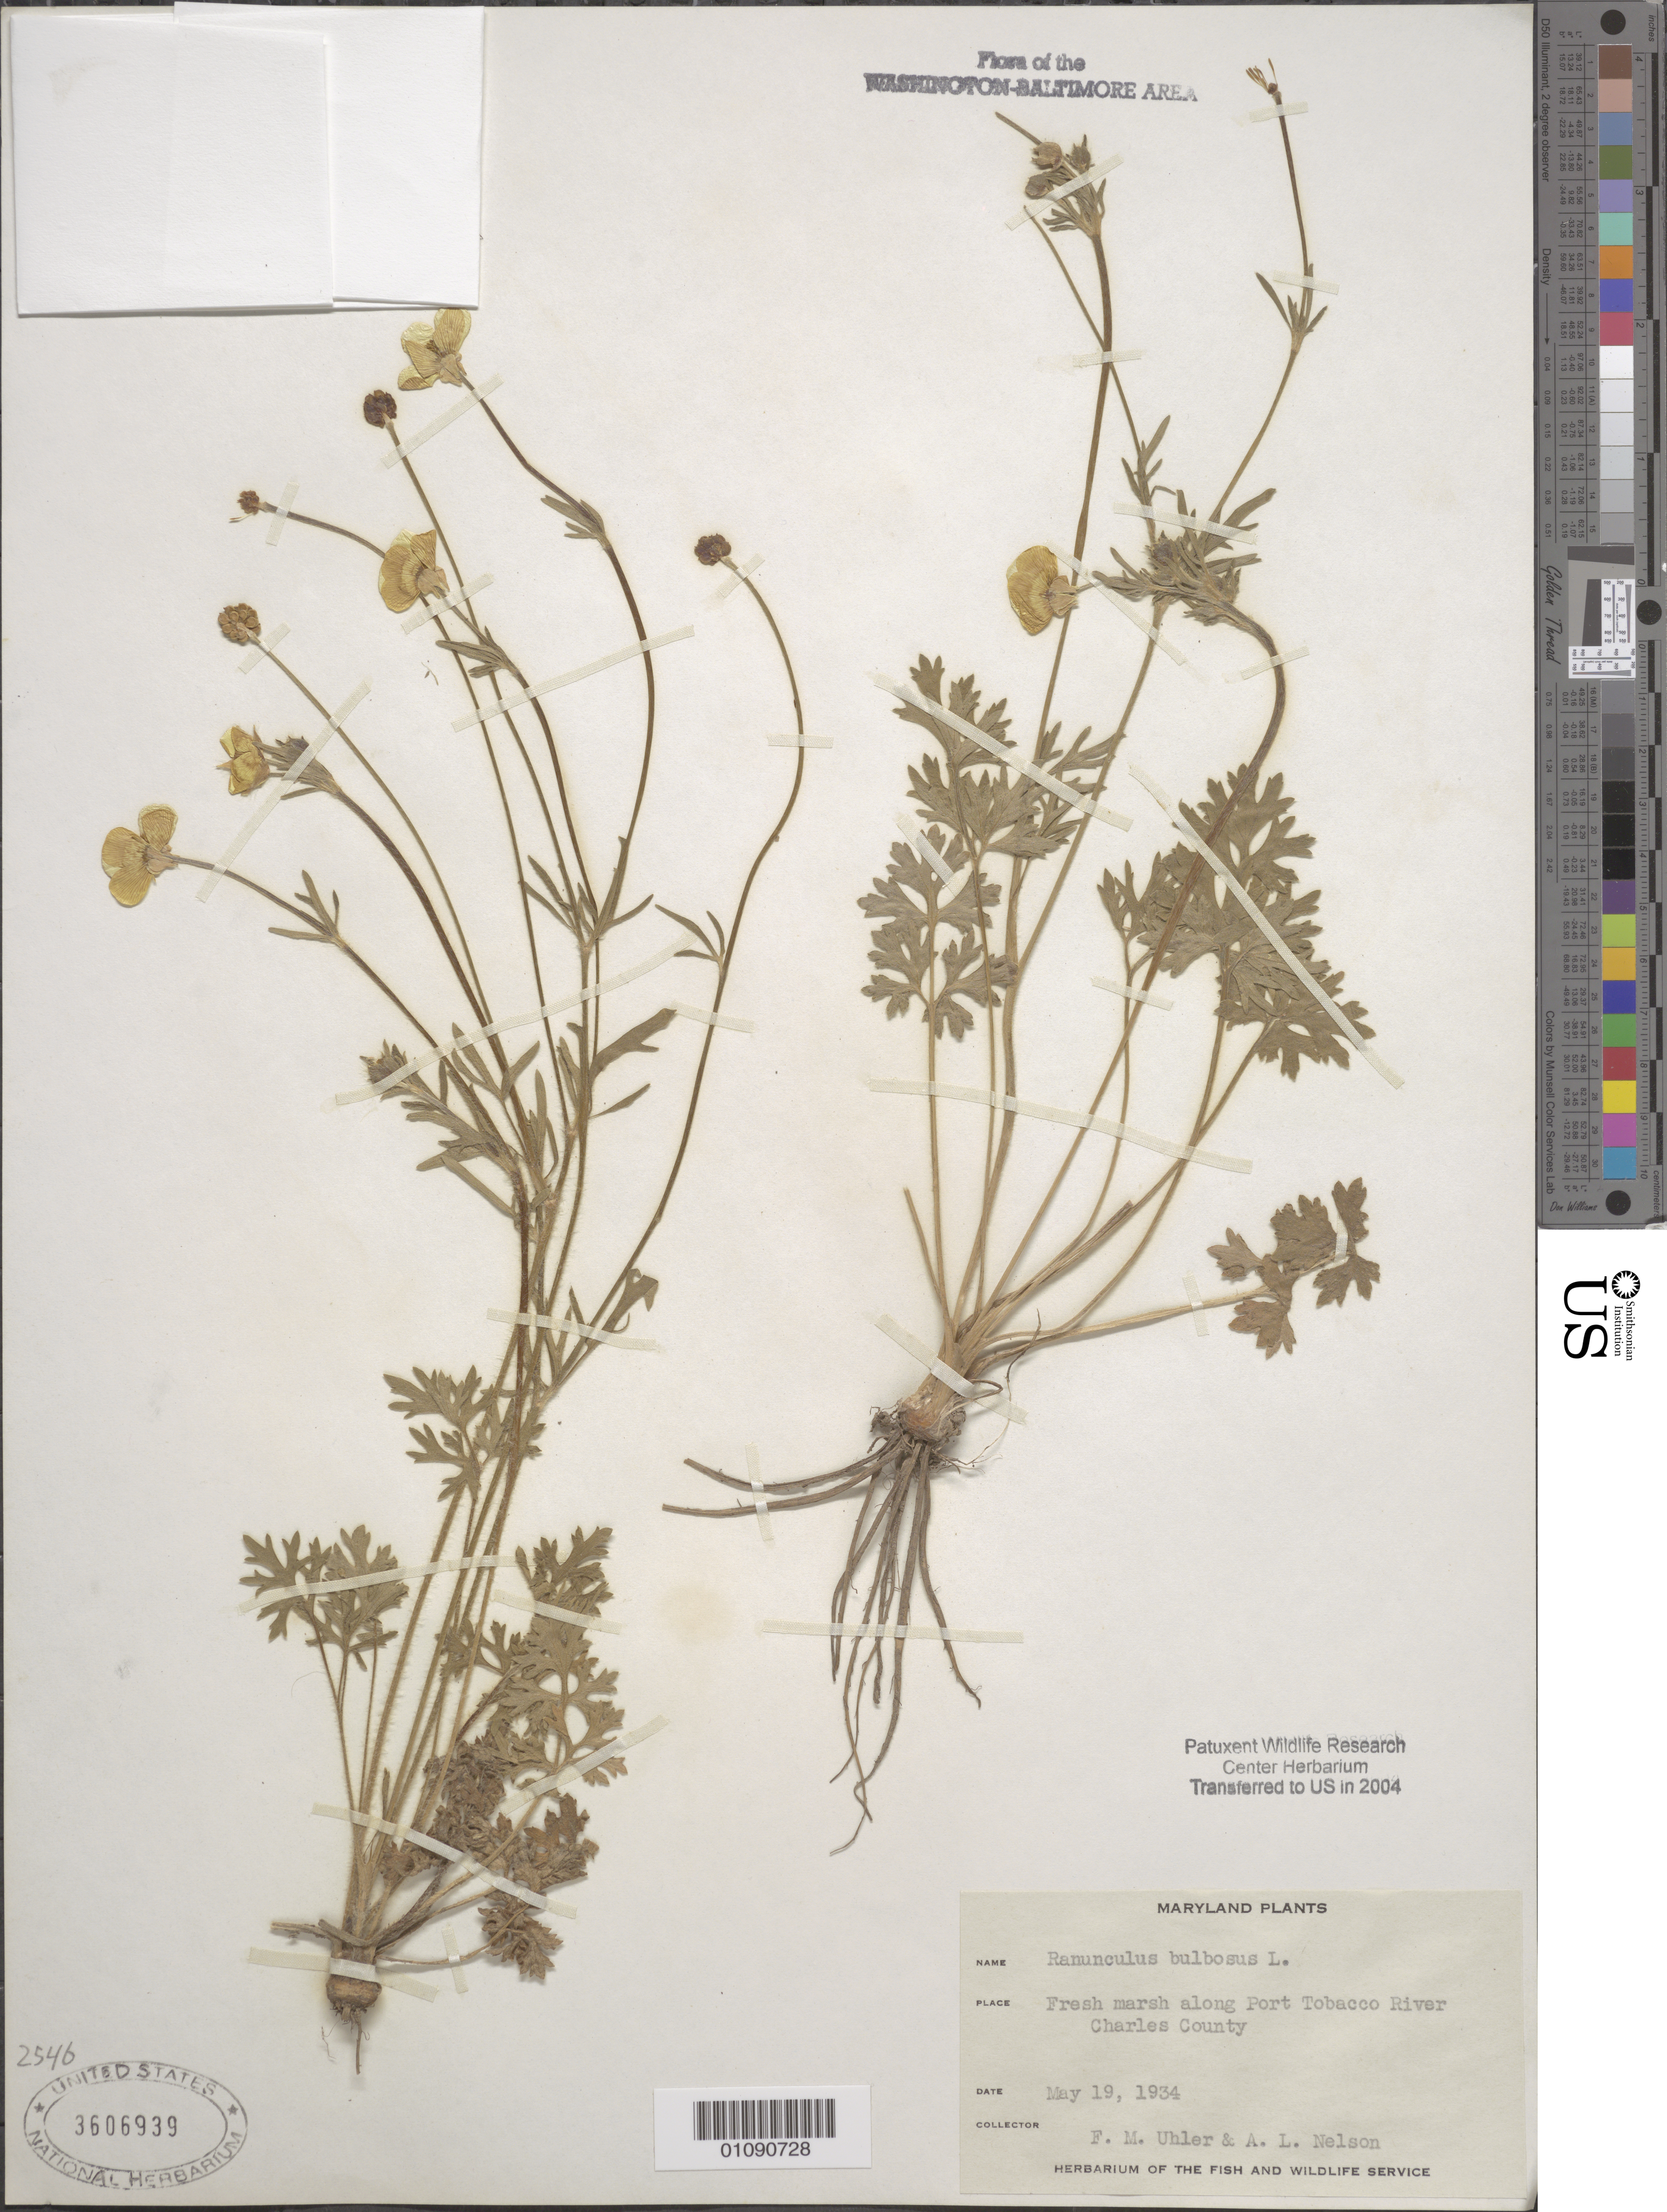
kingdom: Plantae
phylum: Tracheophyta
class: Magnoliopsida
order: Ranunculales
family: Ranunculaceae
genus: Ranunculus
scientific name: Ranunculus bulbosus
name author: L.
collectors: F. M. Uhler & A. L. Nelson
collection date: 1934-05-19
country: United States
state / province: Maryland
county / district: Charles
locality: Port Tobacco River.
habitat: Fresh marsh.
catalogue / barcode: US 3606939